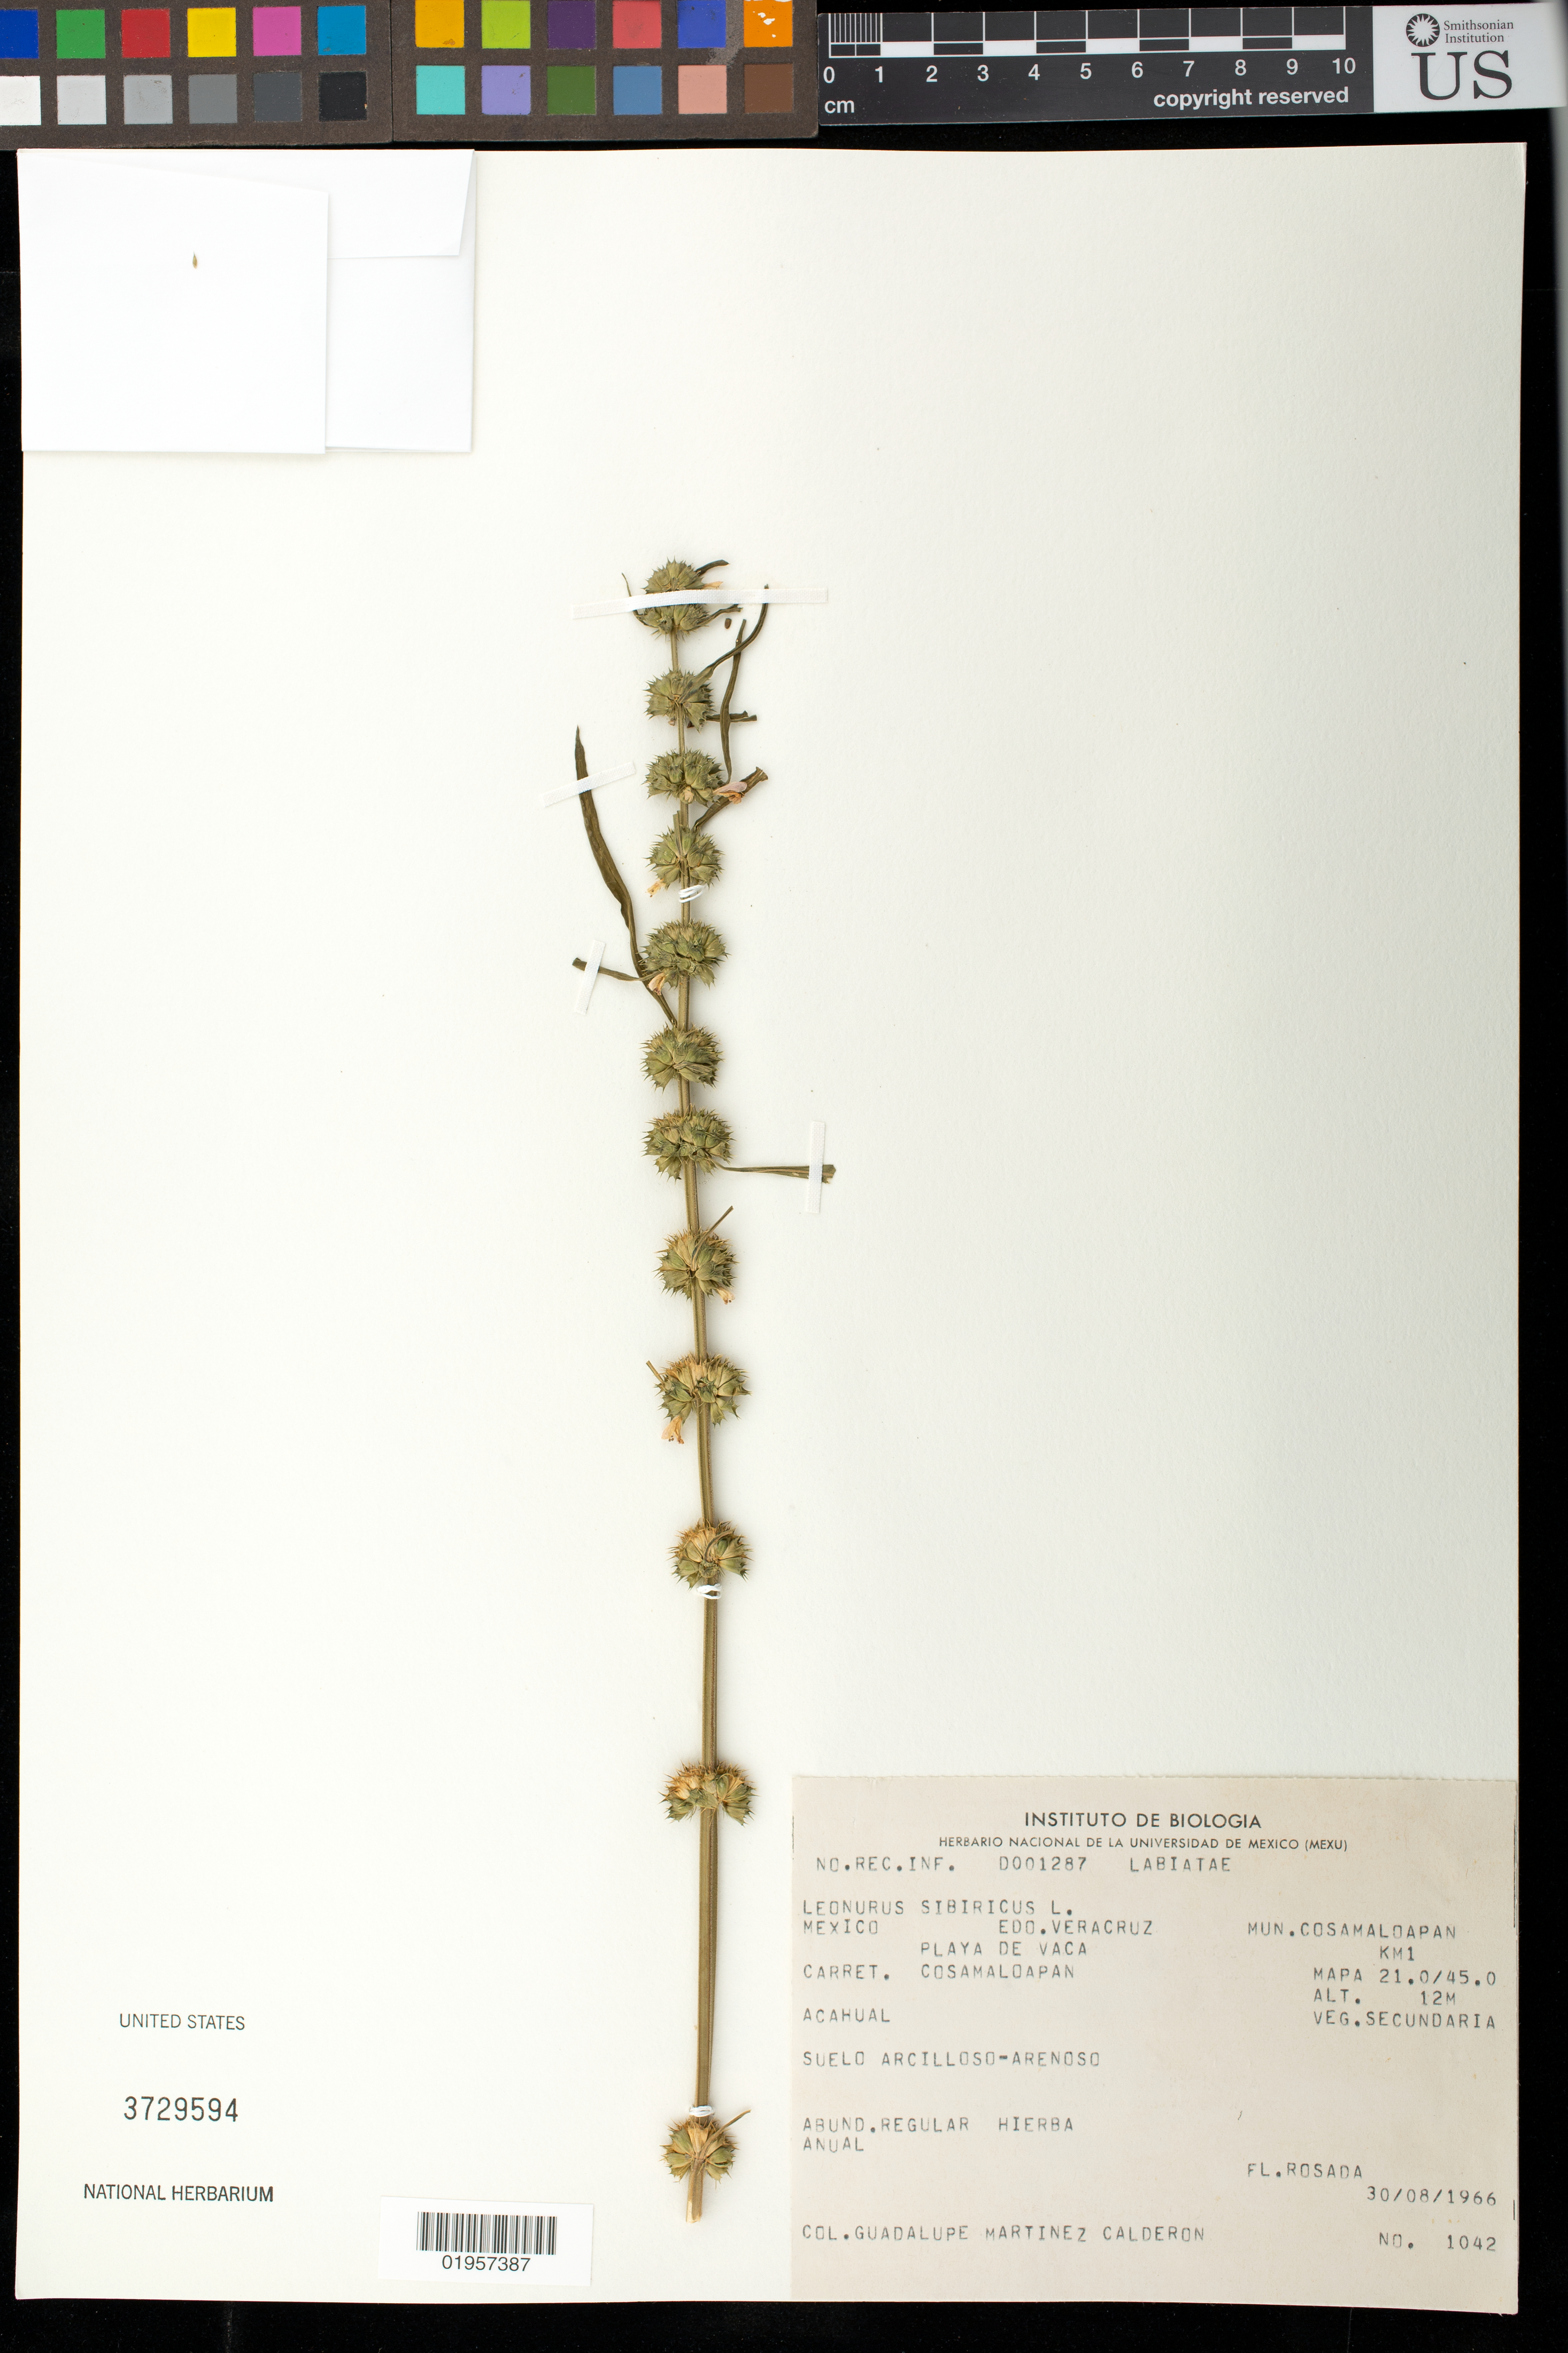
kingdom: Plantae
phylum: Tracheophyta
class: Magnoliopsida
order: Lamiales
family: Lamiaceae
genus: Leonurus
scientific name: Leonurus japonicus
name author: Houtt.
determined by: Strong, Mark T., (BOT), Smithsonian Institution - National Museum of Natural History (UNITED STATES)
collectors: G. Martínez Calderón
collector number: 1042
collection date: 1966-08-30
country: Mexico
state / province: Veracruz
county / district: Cosamaloapan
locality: Playa de Vaca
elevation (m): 12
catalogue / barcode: US 3729594